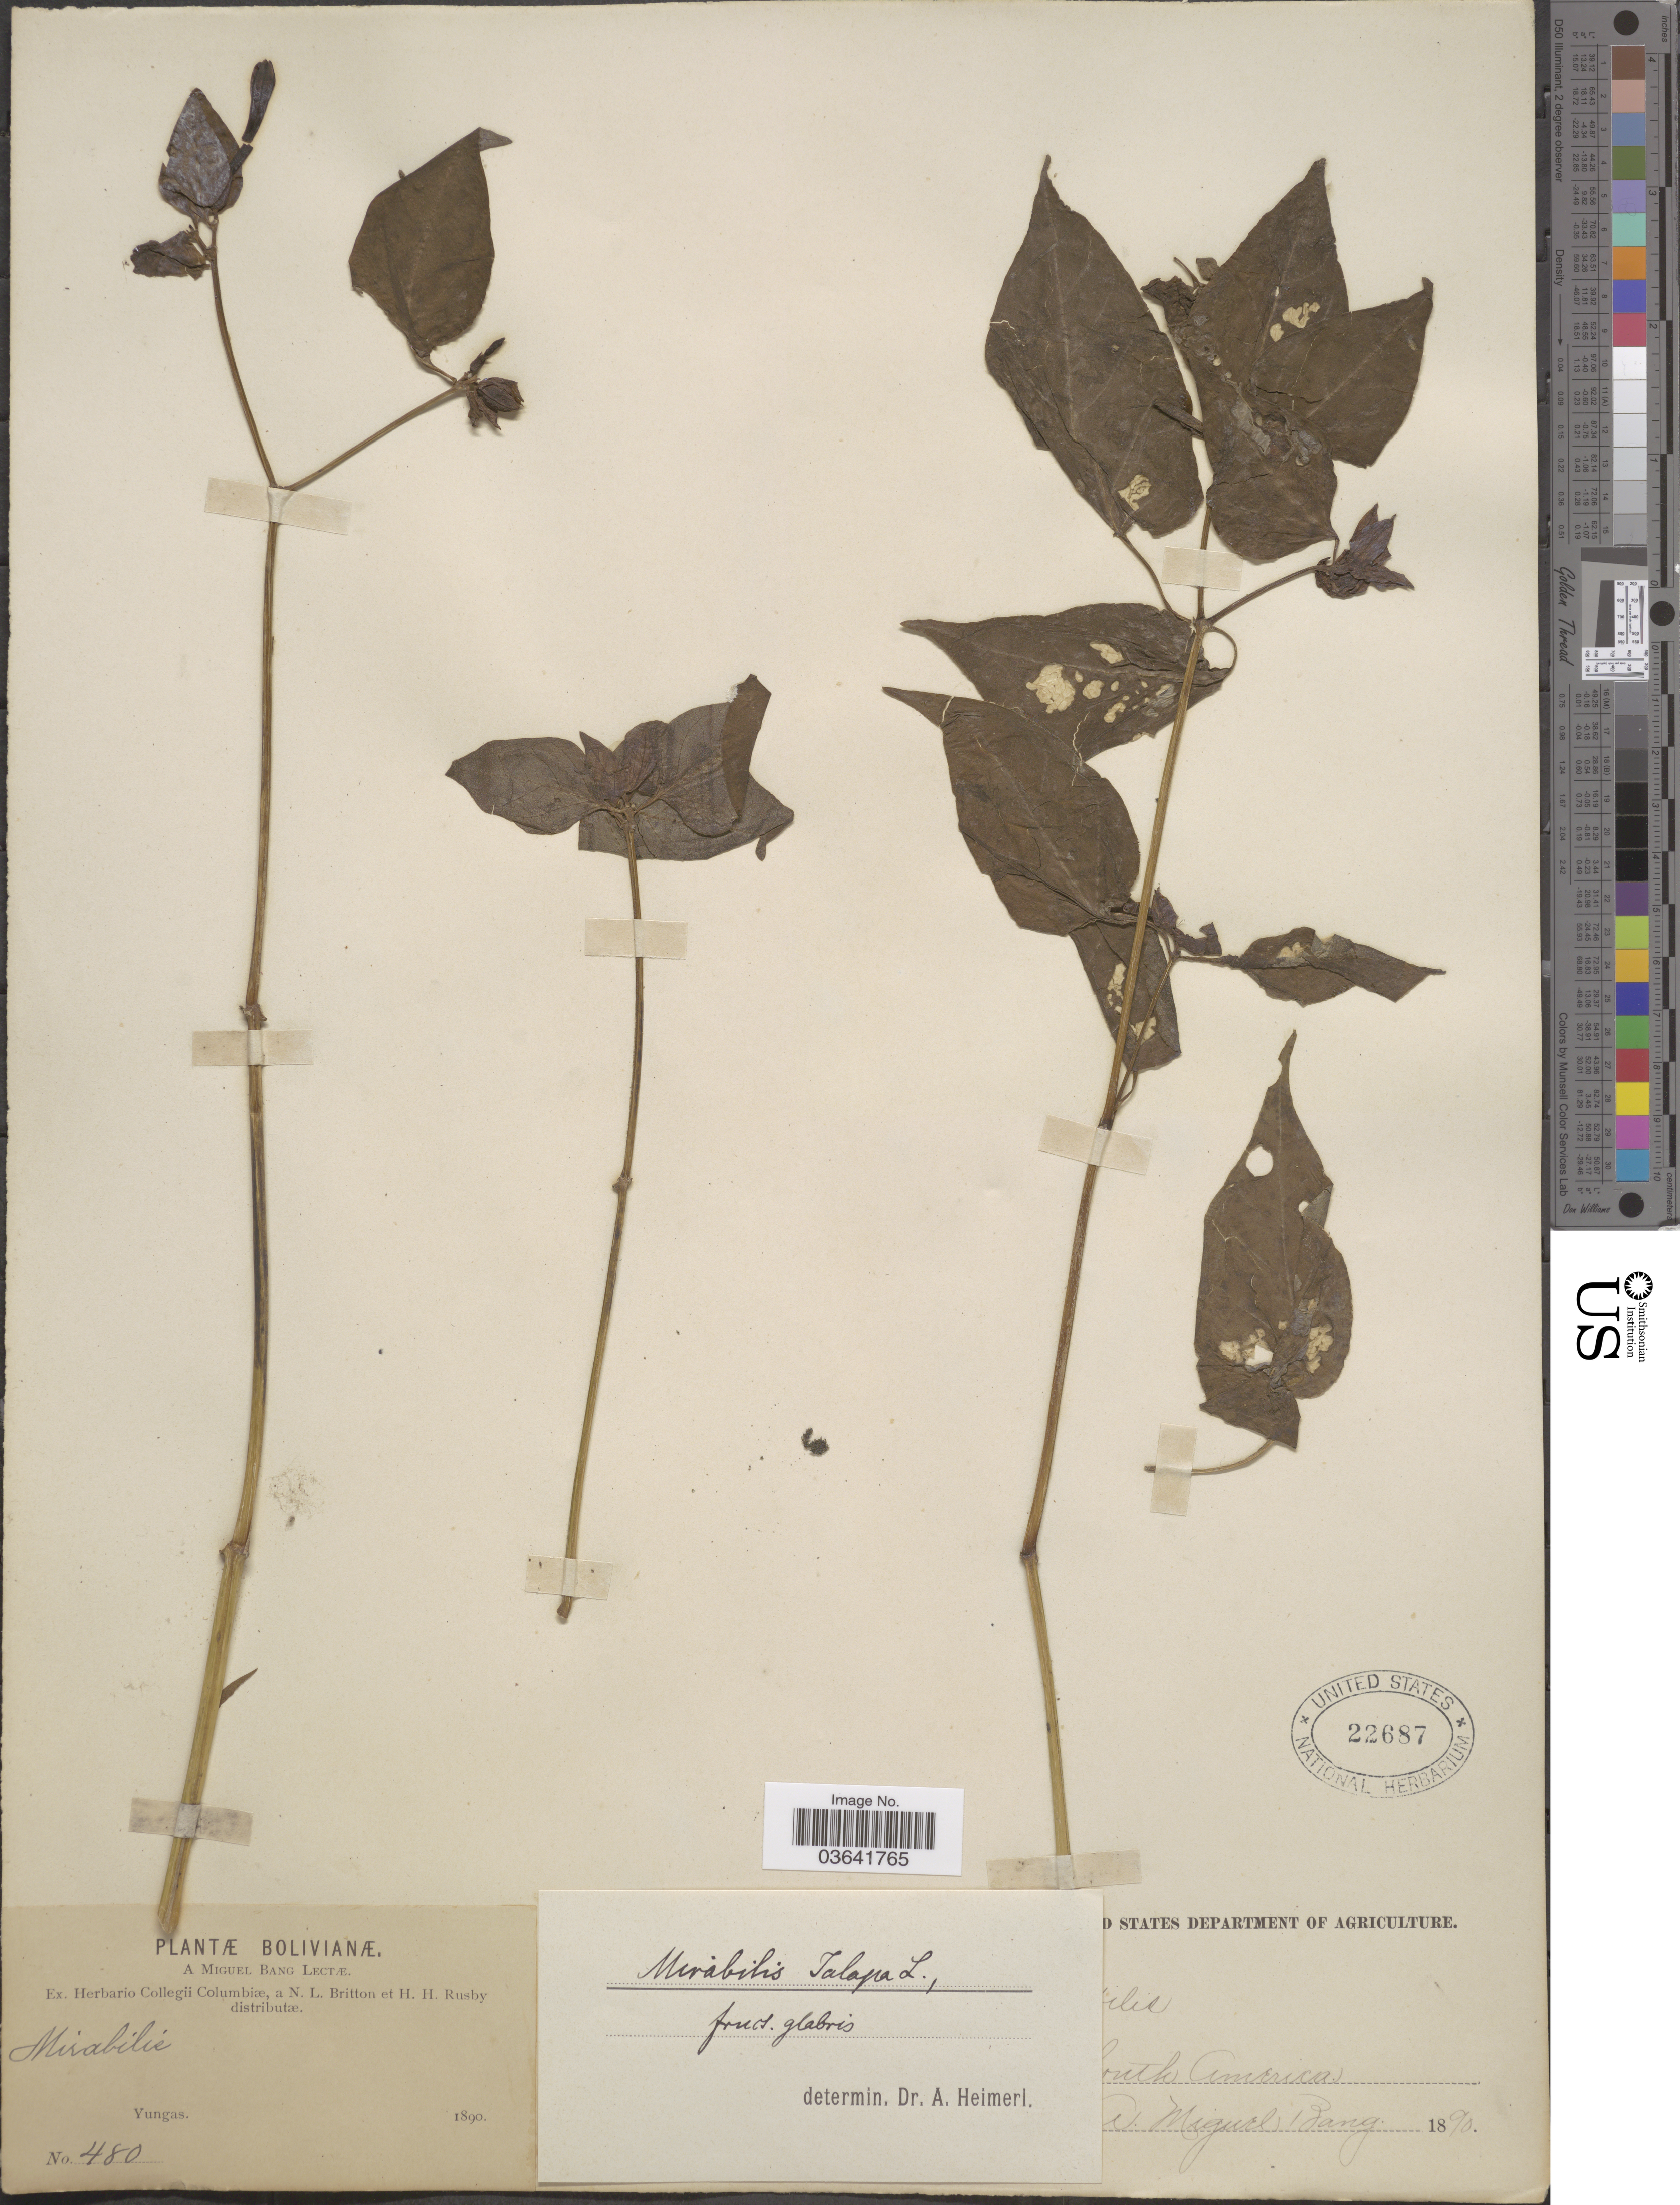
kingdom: Plantae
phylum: Tracheophyta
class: Magnoliopsida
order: Caryophyllales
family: Nyctaginaceae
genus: Mirabilis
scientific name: Mirabilis jalapa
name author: L.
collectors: M. Bang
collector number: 480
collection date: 1890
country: Bolivia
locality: Yungas.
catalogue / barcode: US 22687